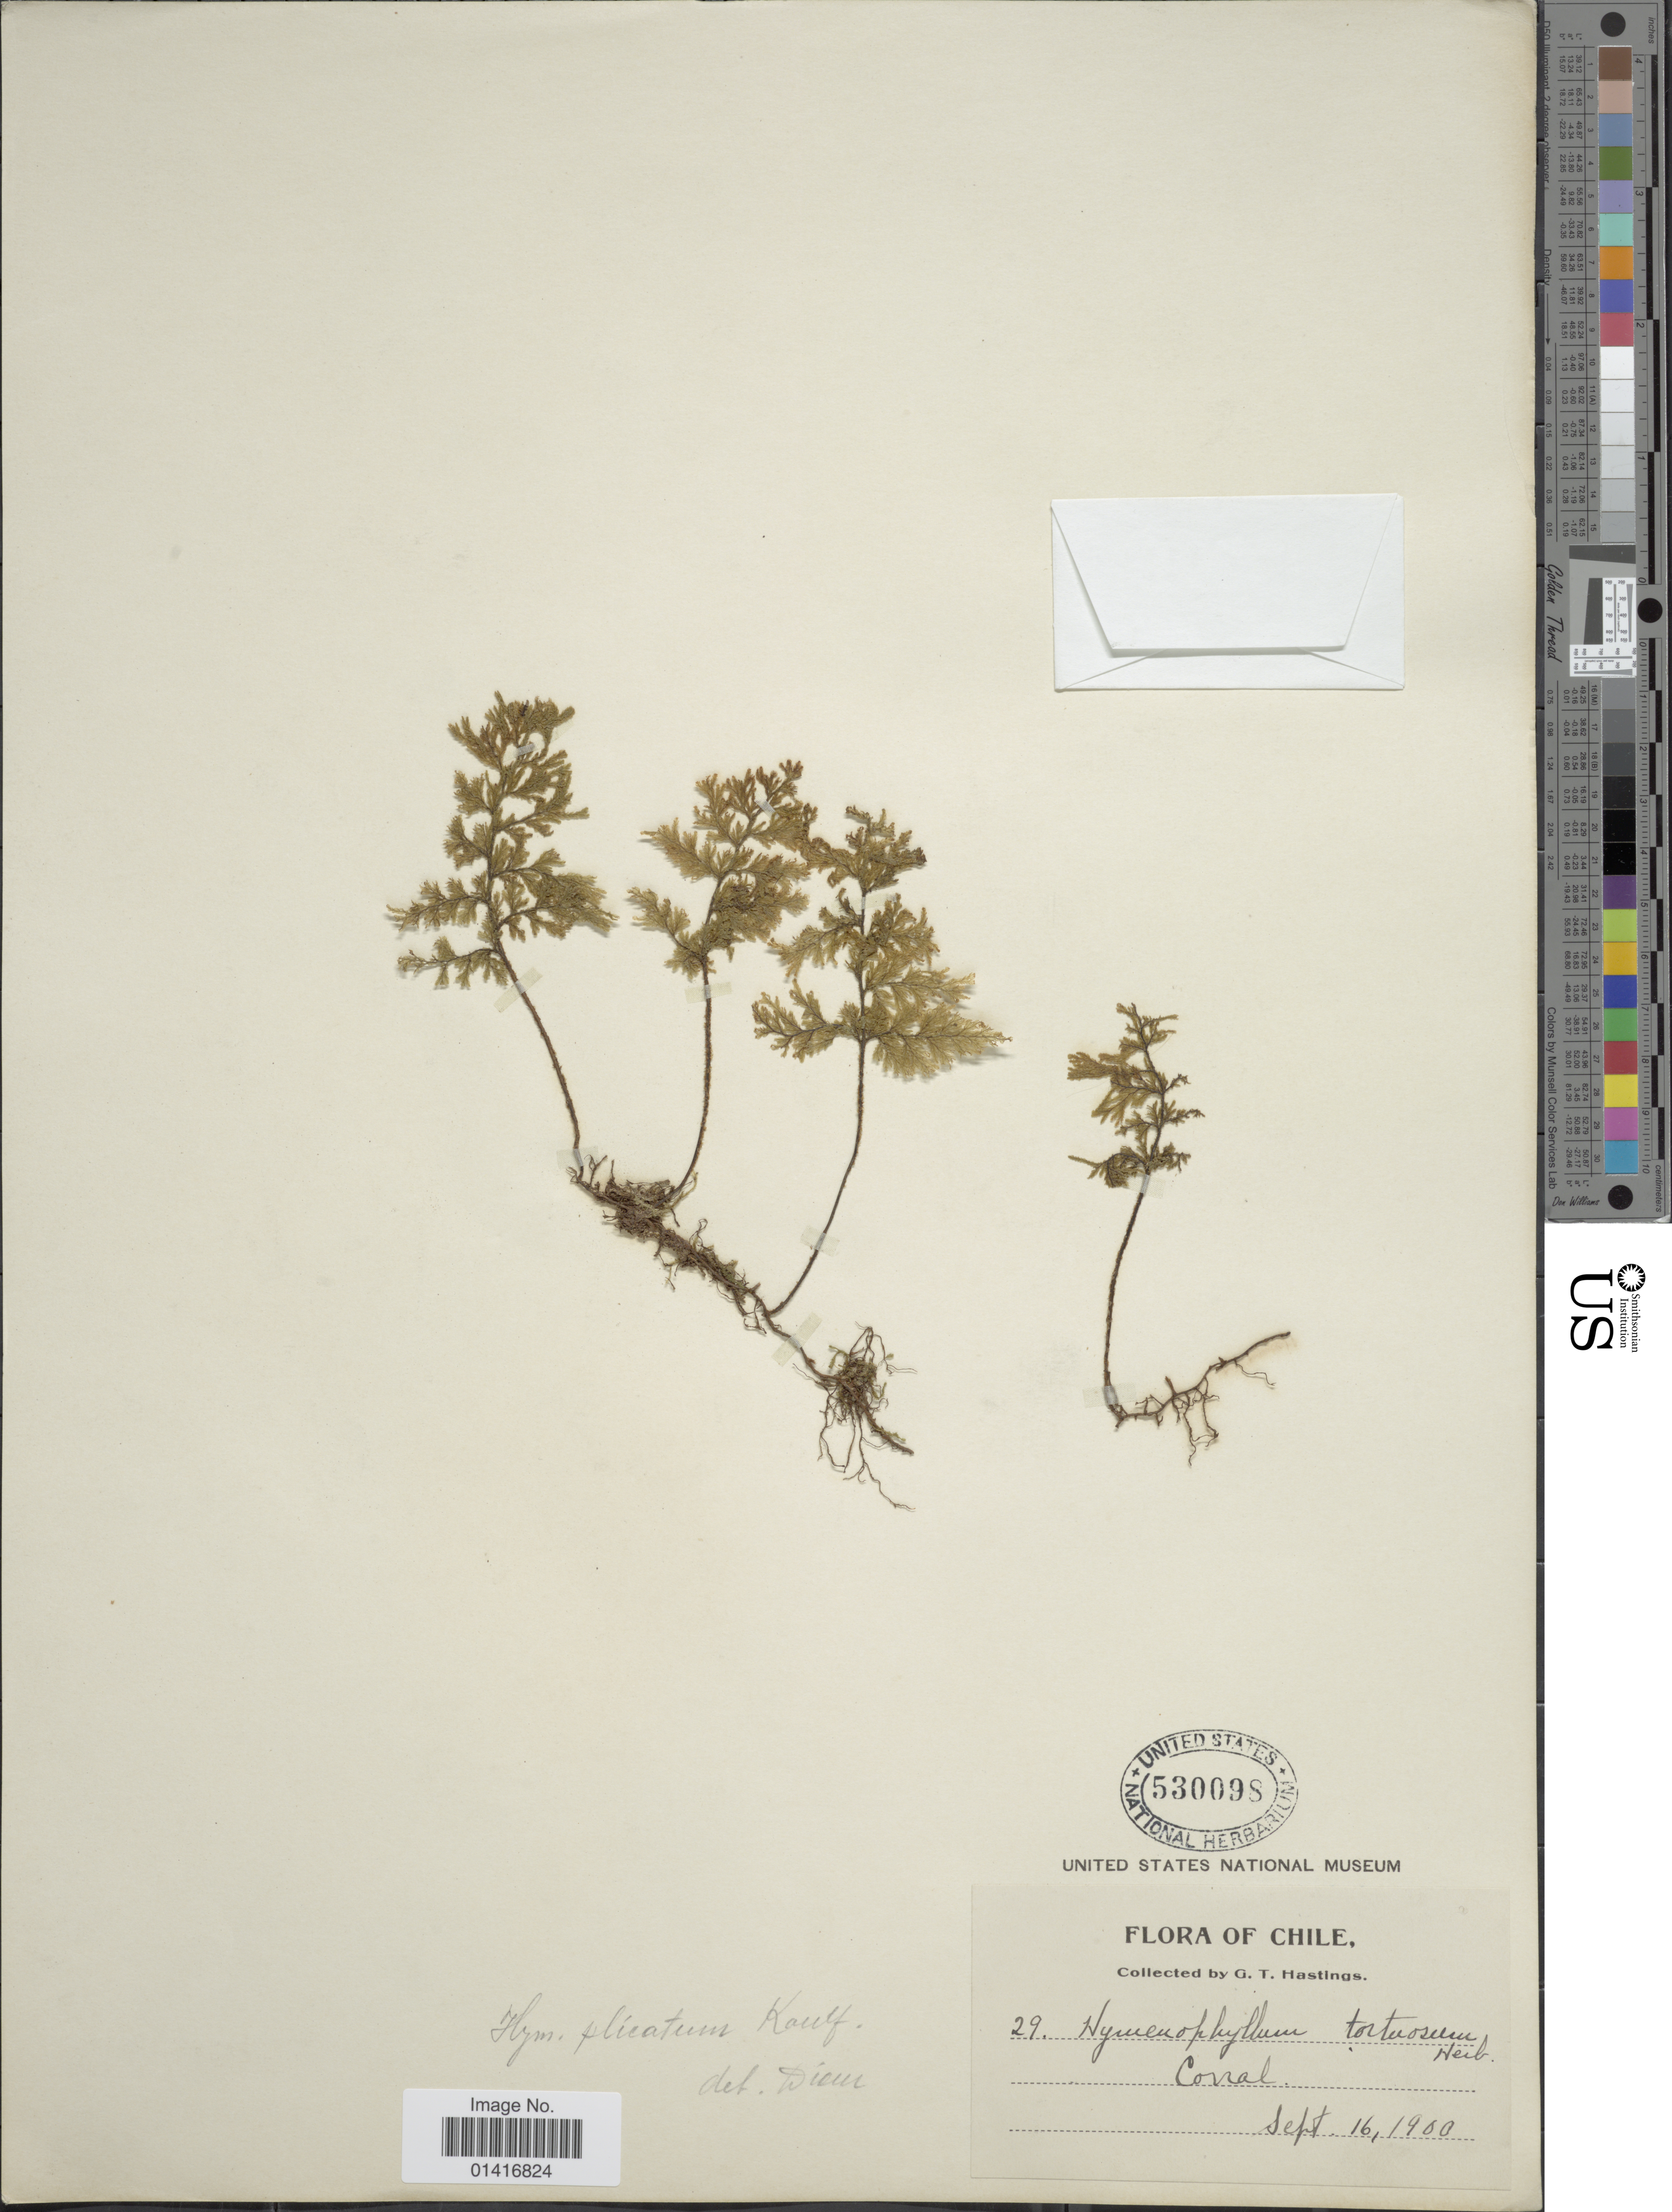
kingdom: Plantae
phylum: Tracheophyta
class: Polypodiopsida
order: Hymenophyllales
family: Hymenophyllaceae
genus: Hymenophyllum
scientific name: Hymenophyllum plicatum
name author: Kaulf.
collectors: G. Hastings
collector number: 29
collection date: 1980-09-16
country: Chile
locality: Corral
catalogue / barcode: US 530098